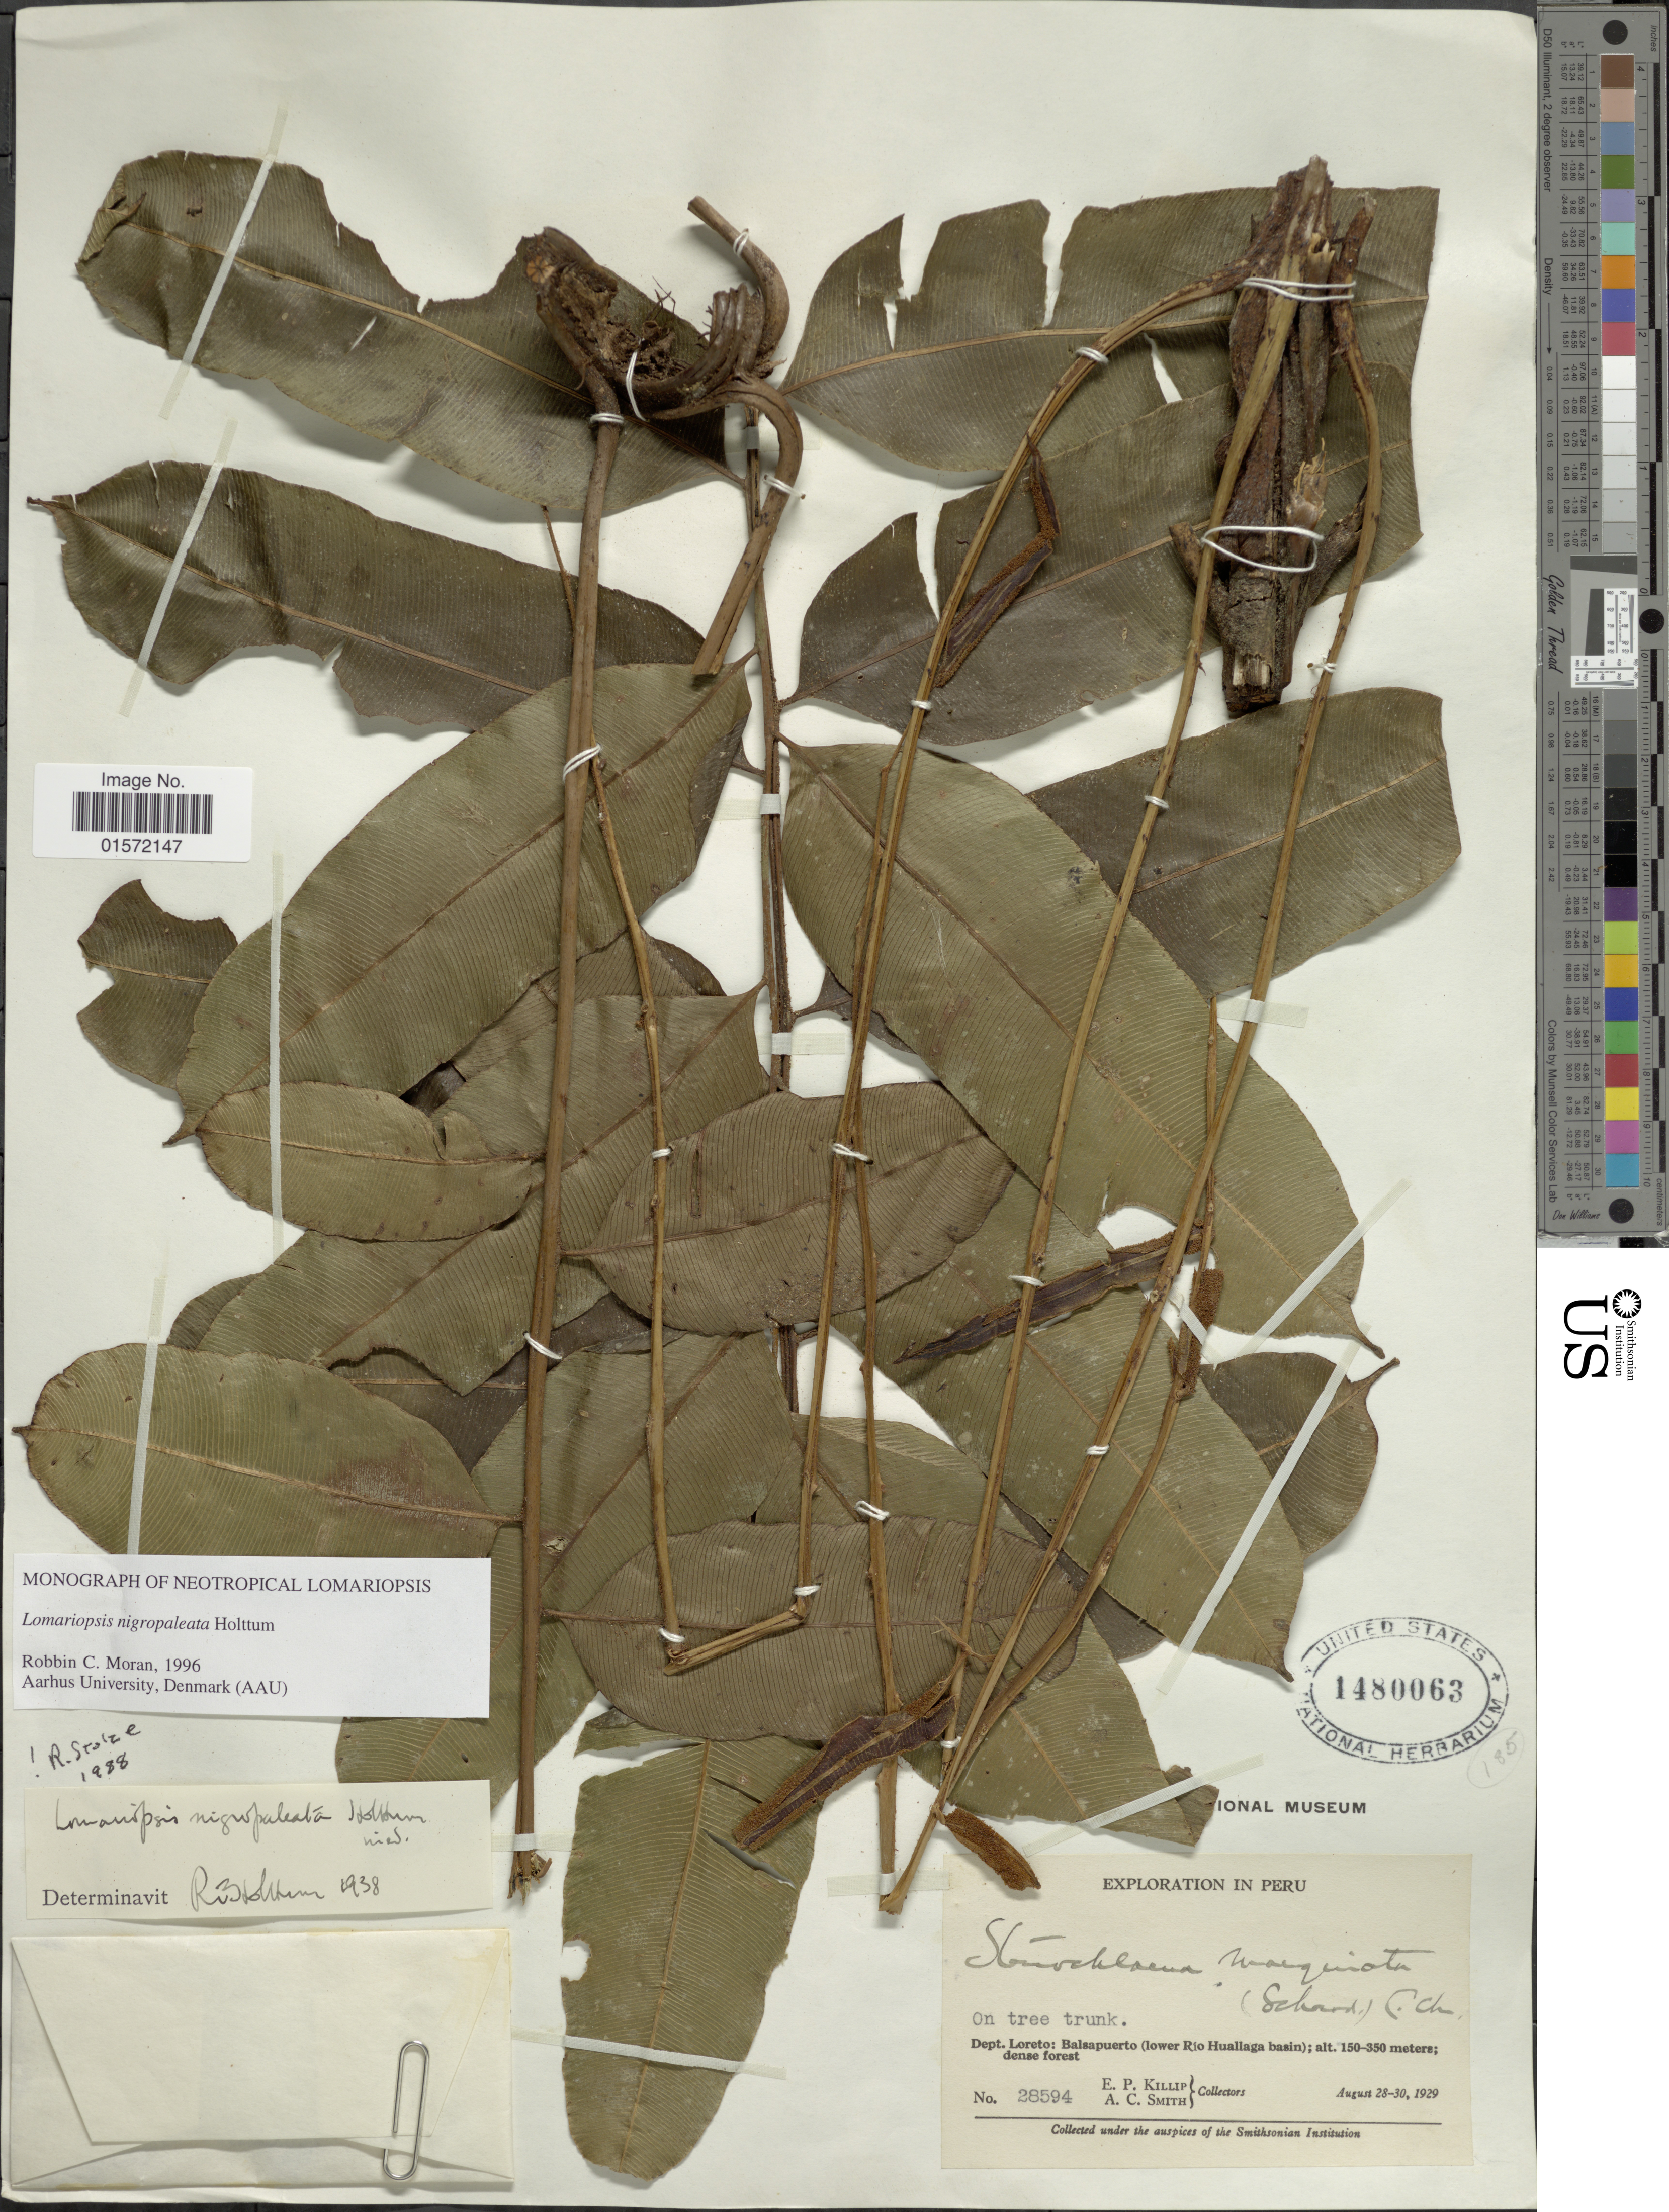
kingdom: Plantae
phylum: Tracheophyta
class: Polypodiopsida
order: Polypodiales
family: Lomariopsidaceae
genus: Lomariopsis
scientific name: Lomariopsis nigropaleata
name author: Holttum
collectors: E. P. Killip & A. C. Smith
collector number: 28594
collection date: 1929-08-28/1929-08-30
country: Peru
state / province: Loreto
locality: Balsapuerto (lower Río Huallaga basin)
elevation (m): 150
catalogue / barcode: US 1480063